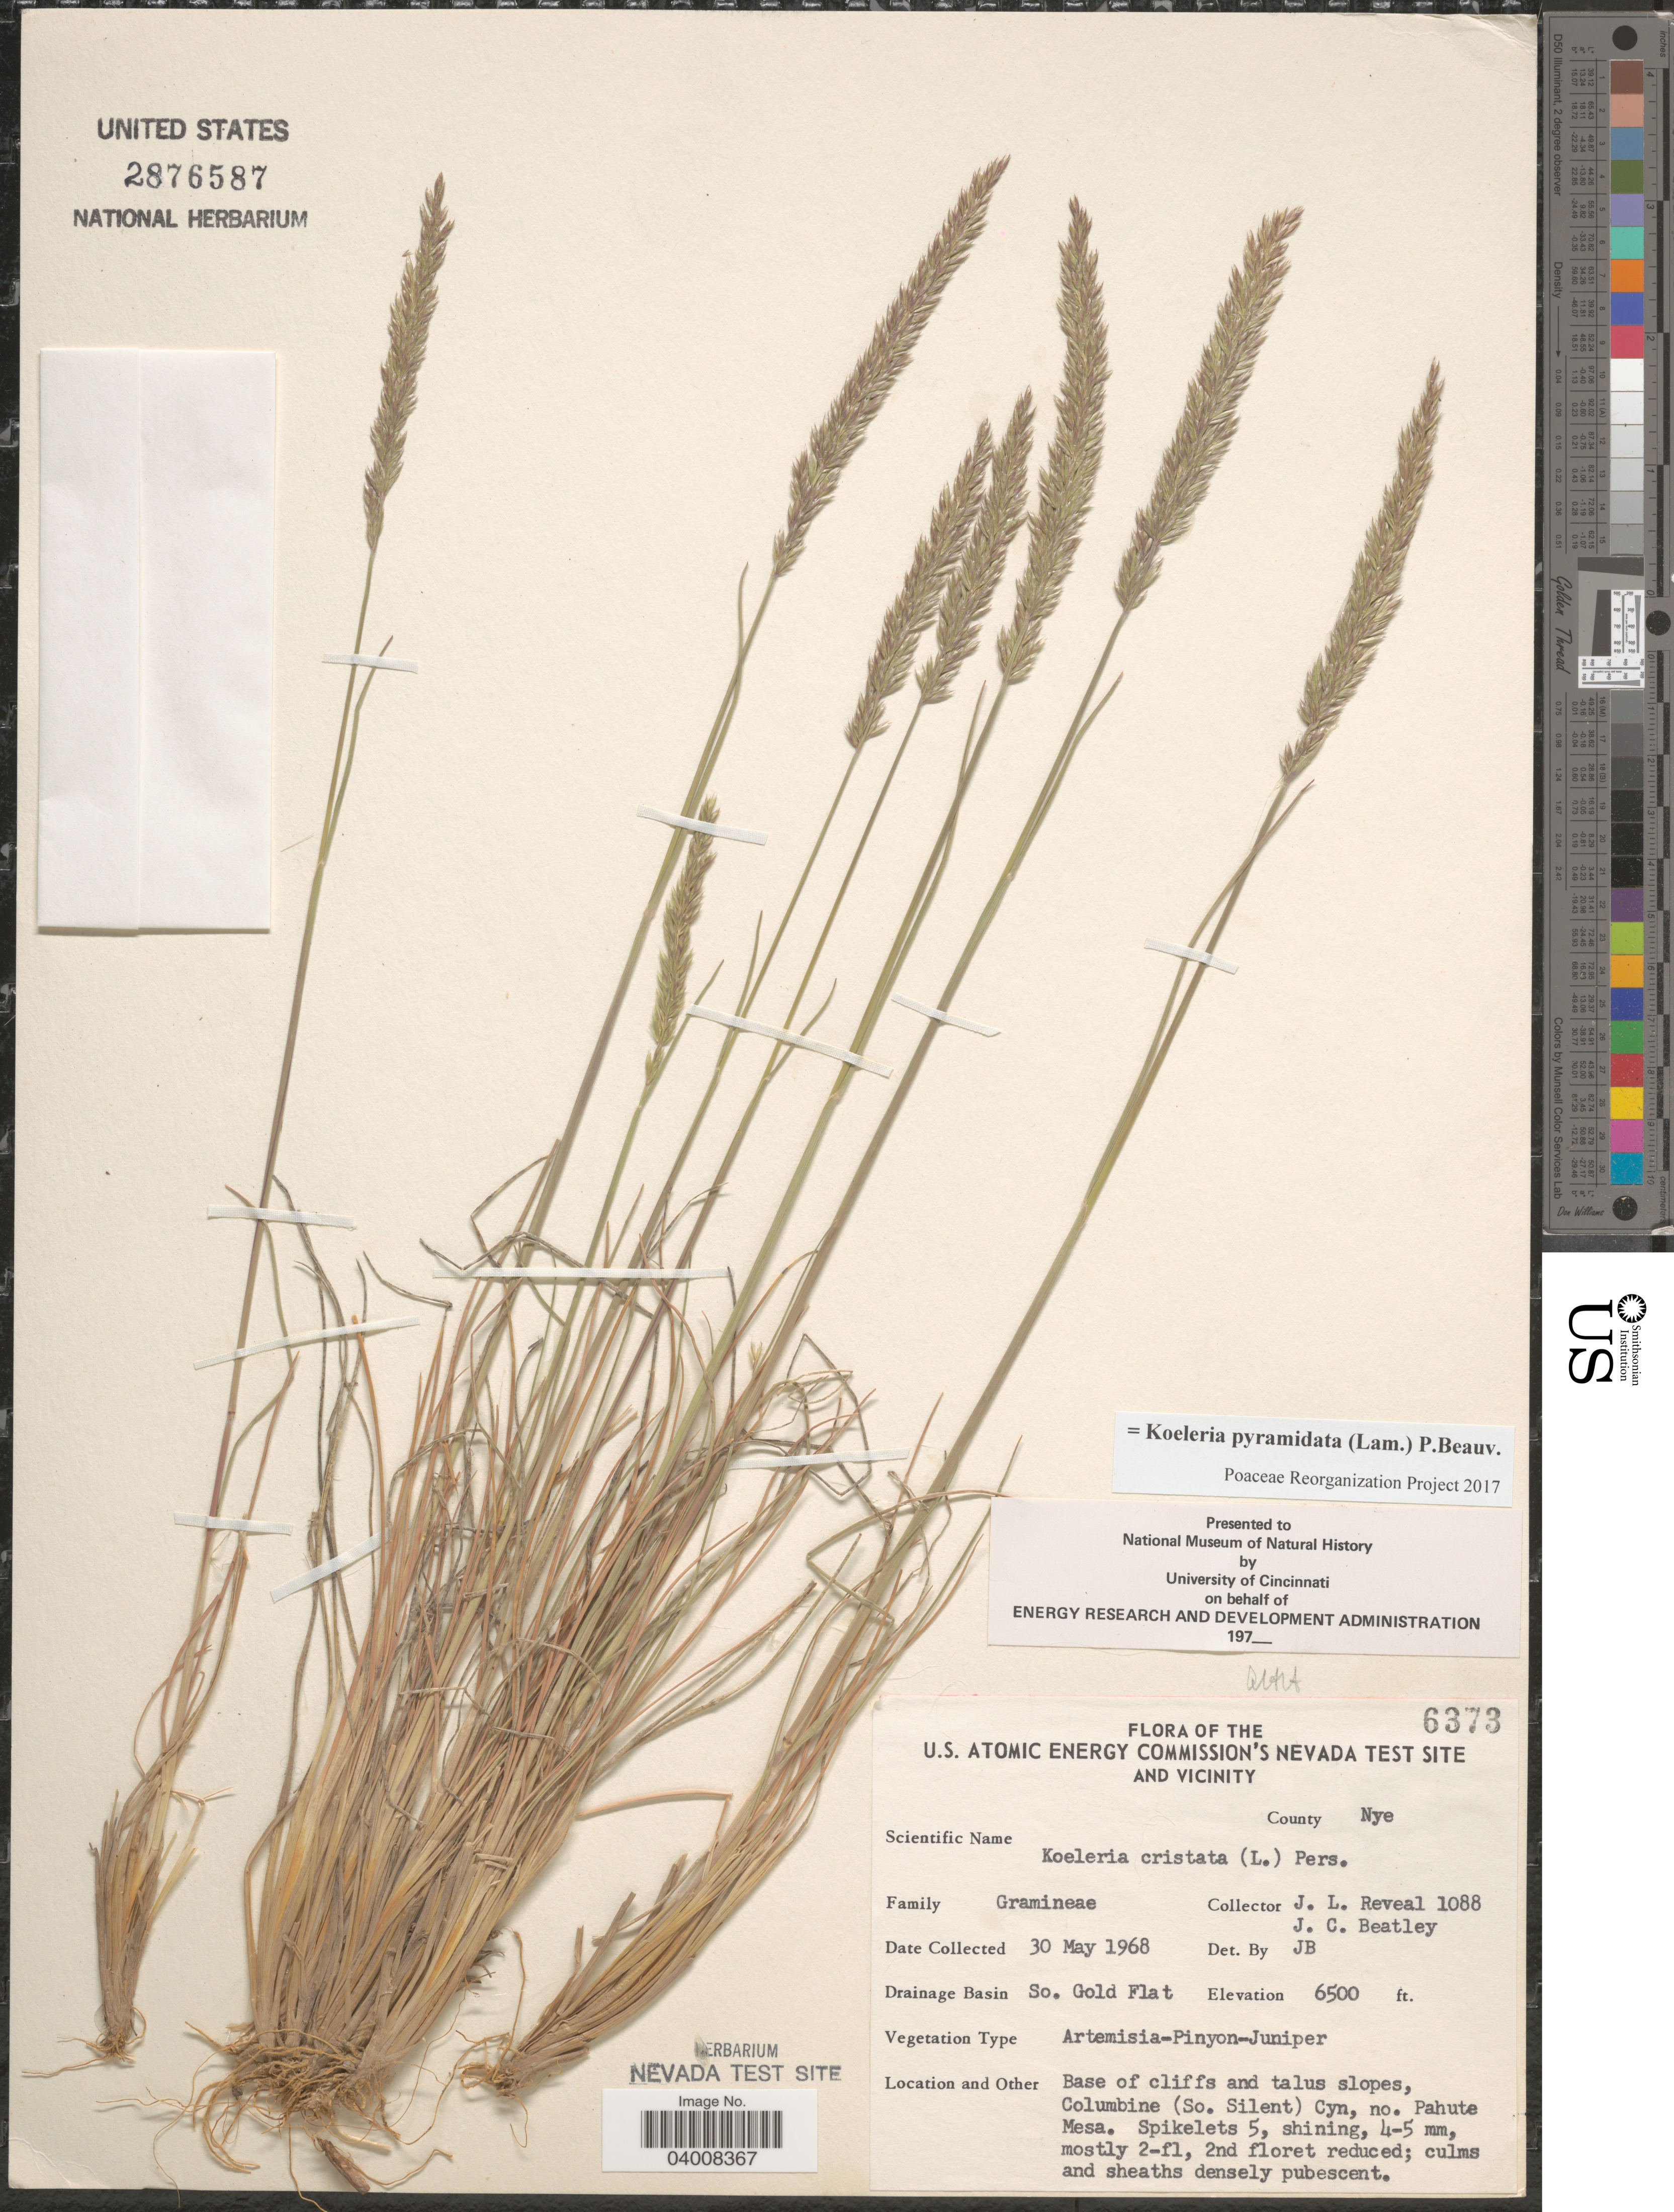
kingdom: Plantae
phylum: Tracheophyta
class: Liliopsida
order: Poales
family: Poaceae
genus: Koeleria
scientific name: Koeleria pyramidata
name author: (Lam.) P. Beauv.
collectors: J. L. Reveal & J. C. Beatley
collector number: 1088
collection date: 1968-05-30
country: United States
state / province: Nevada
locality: U.S. Atomic Energy Commission's Nevada Test Site And Vicinity. County Nye. Drainage Basin So. Gold Flat. Base of cliffs and talus slopes, Columbine (So. Silent) Cyn, no. Pahute Mesa.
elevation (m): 1981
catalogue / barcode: US 2876587